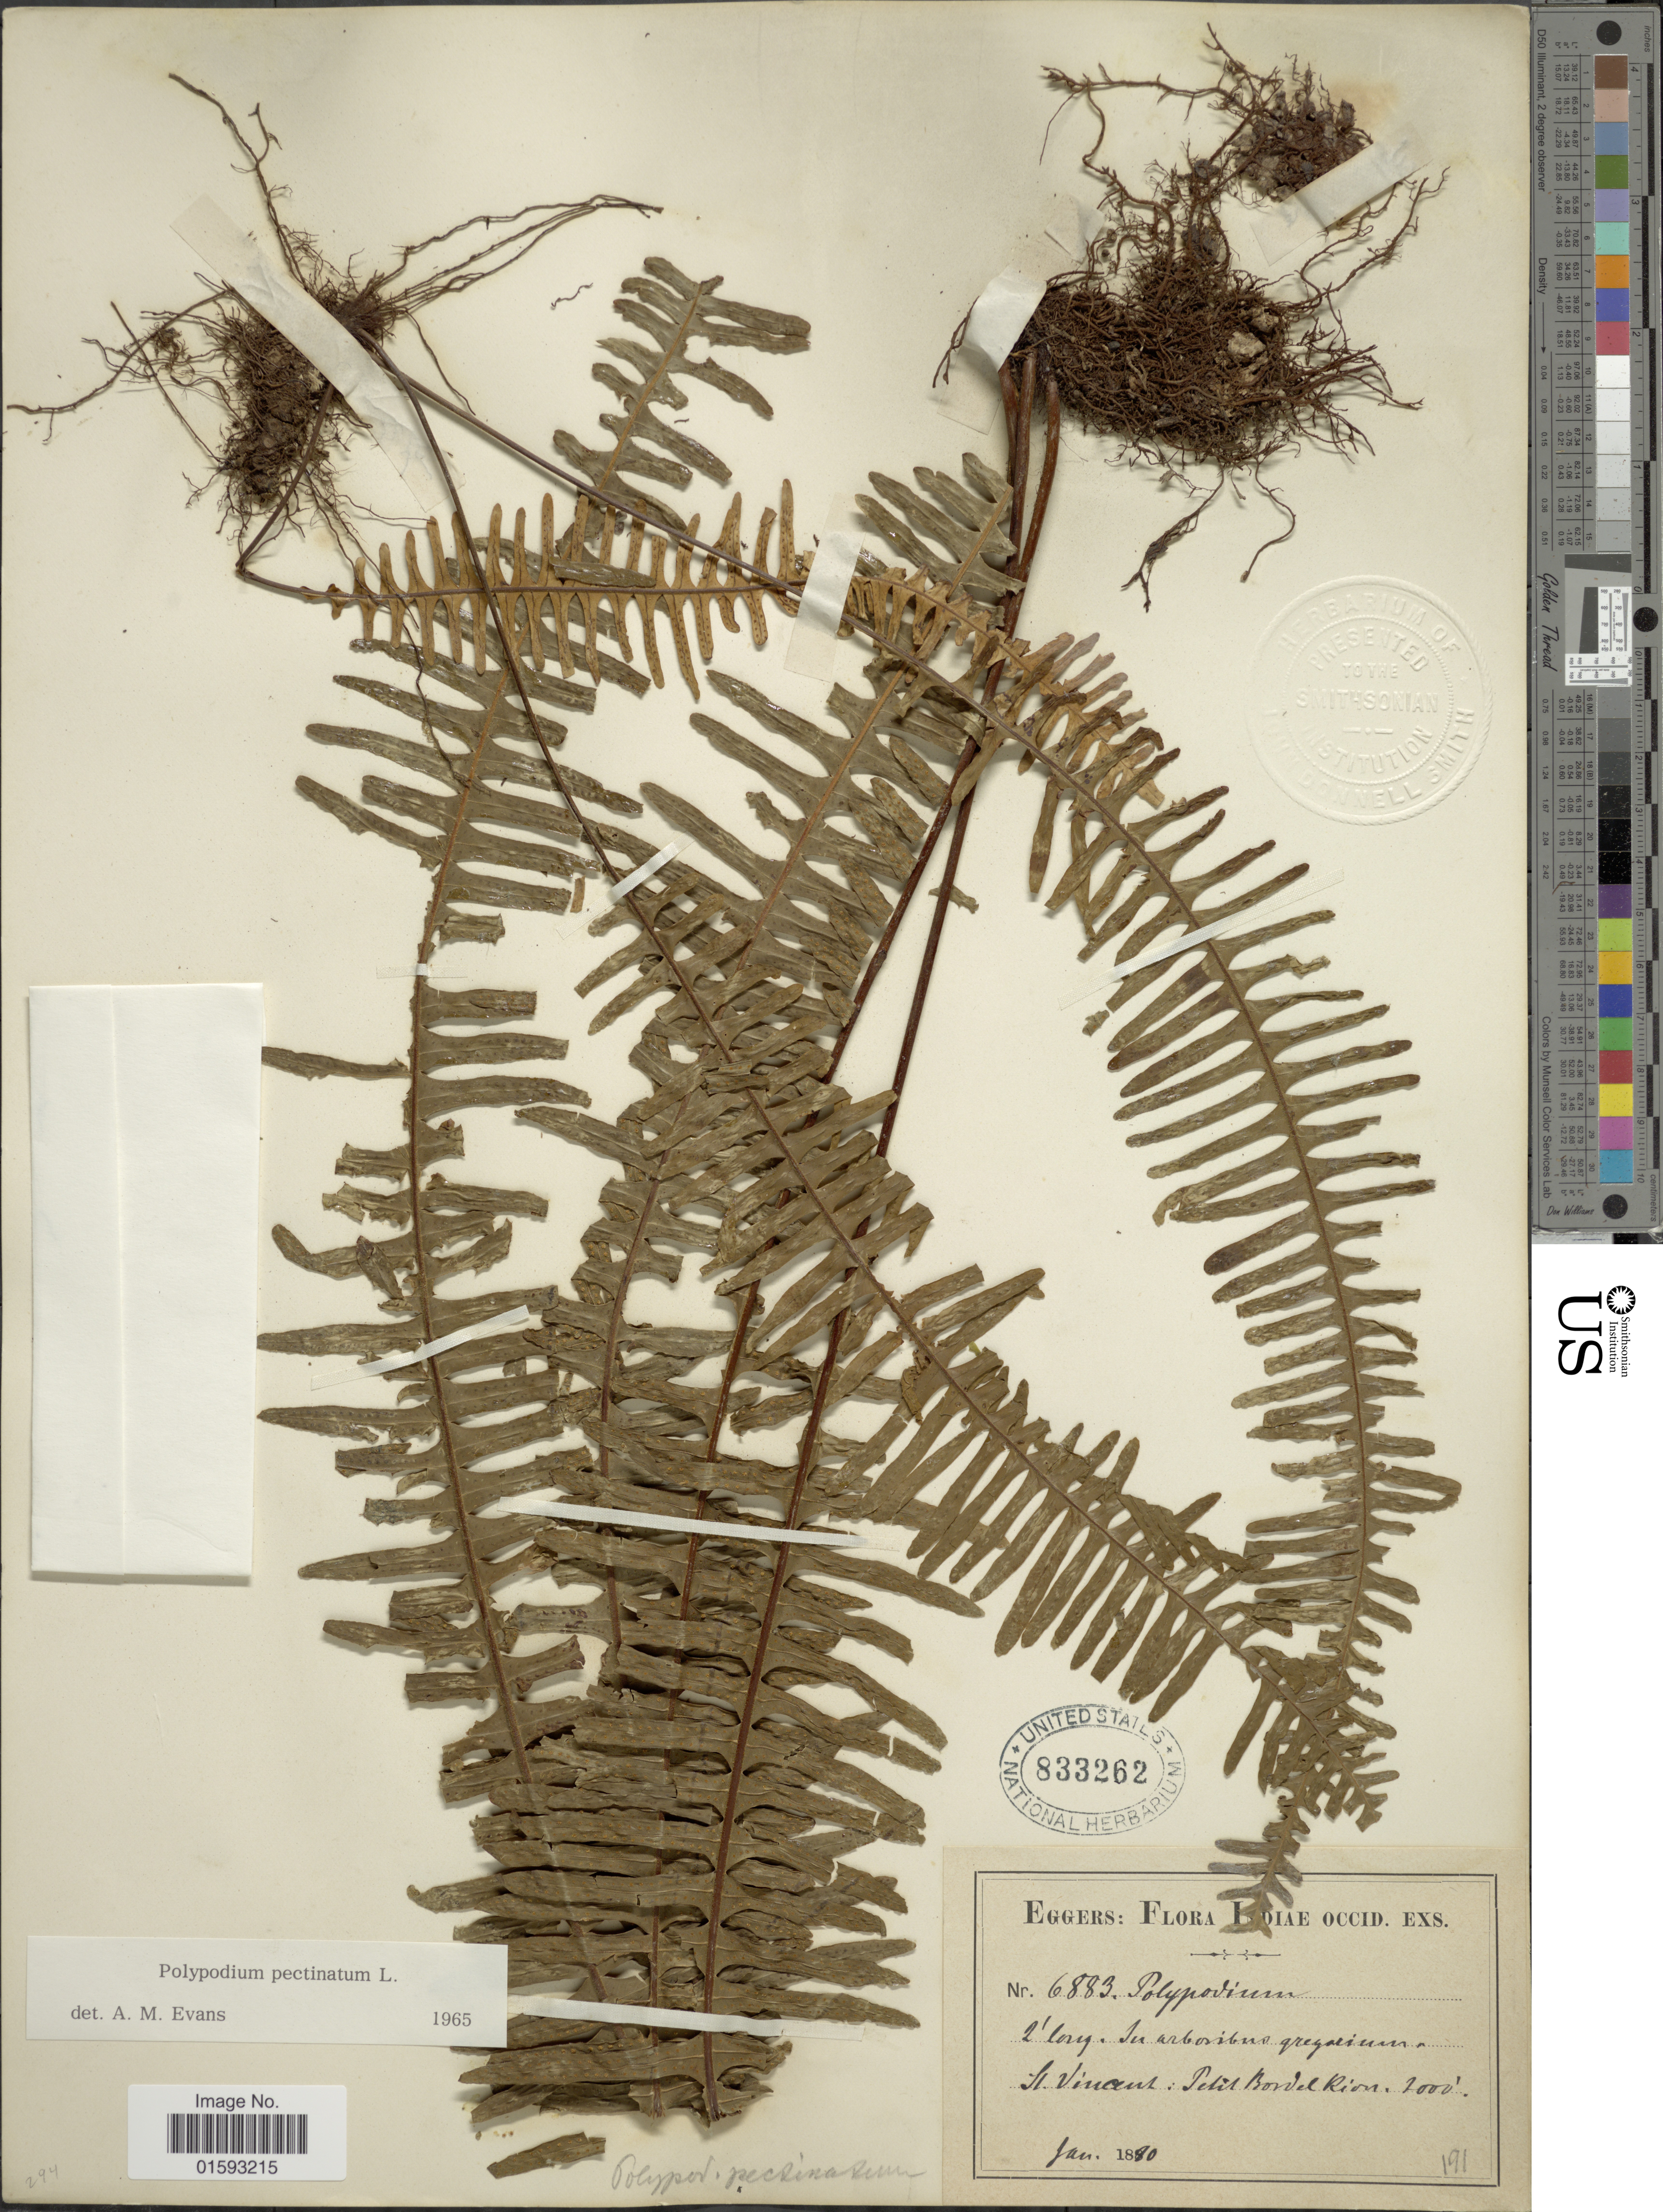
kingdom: Plantae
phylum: Tracheophyta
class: Polypodiopsida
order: Polypodiales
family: Polypodiaceae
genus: Pecluma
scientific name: Pecluma pectinata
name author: (L.) M.G. Price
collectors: -. Eggers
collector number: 6883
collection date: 1890-01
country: St. Vincent - Grenadines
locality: W'long. In arboisbus gregarium, petit border River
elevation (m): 2134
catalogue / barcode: US 833262